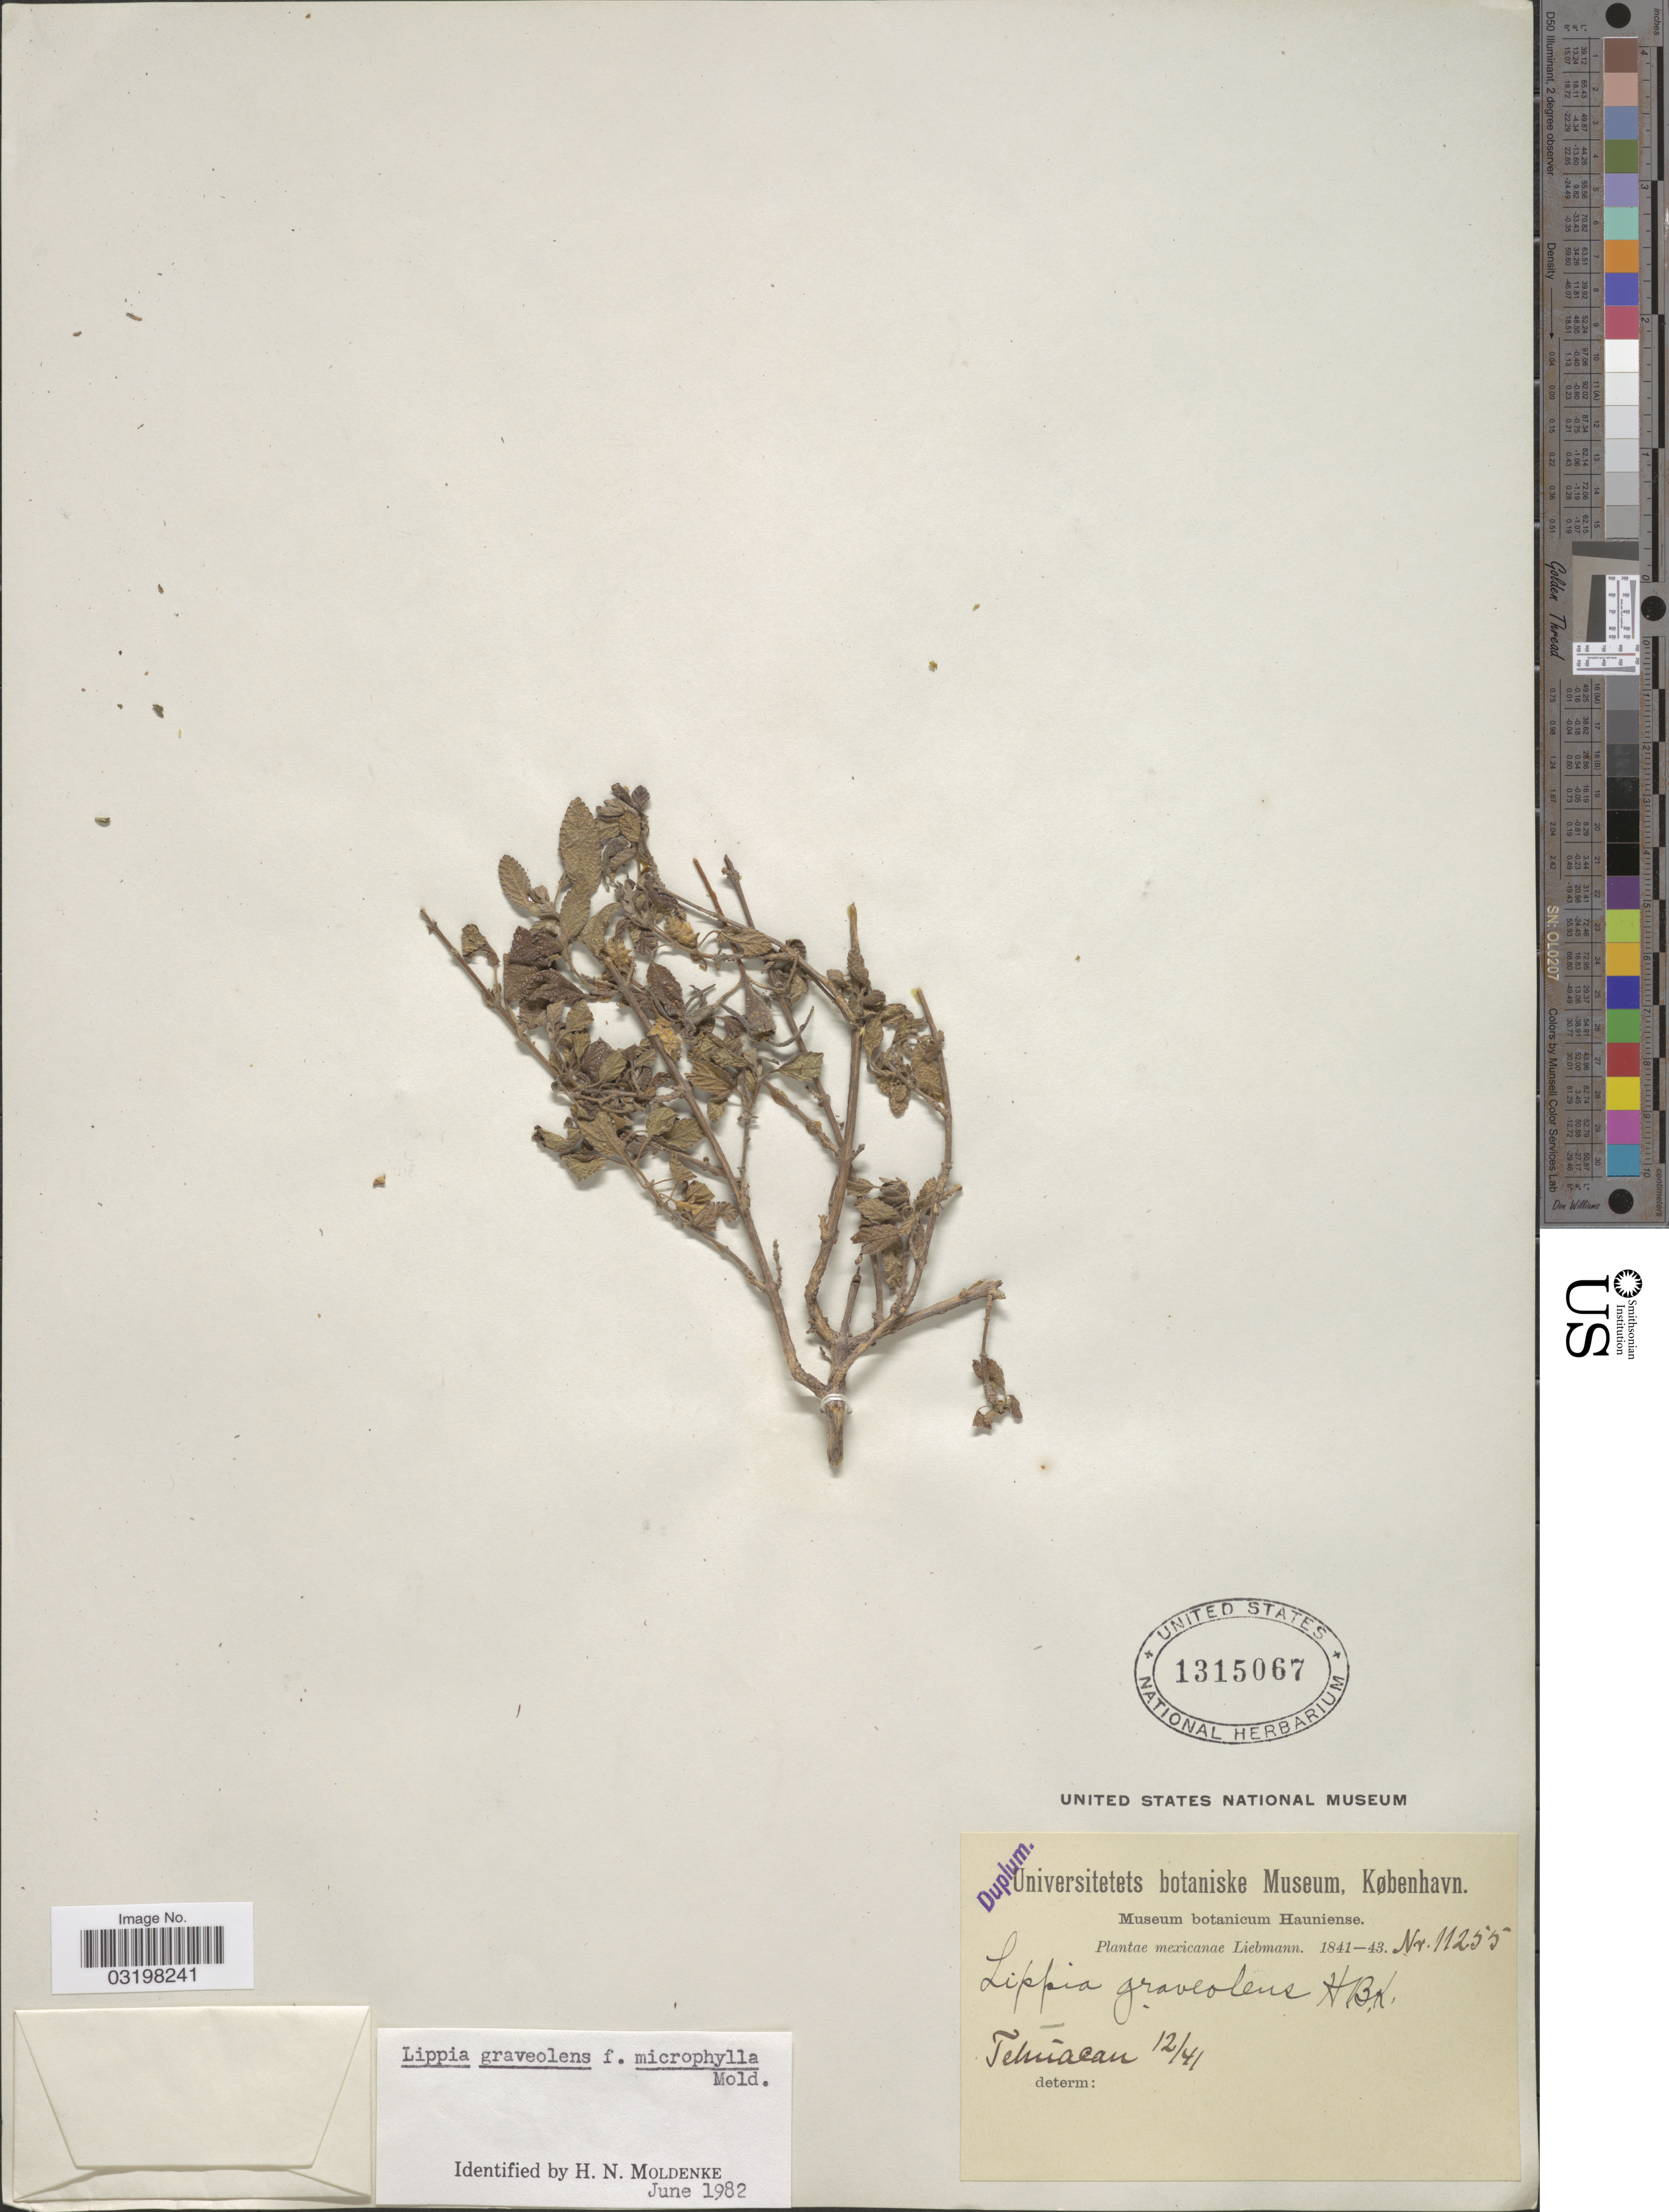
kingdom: Plantae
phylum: Tracheophyta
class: Magnoliopsida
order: Lamiales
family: Verbenaceae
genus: Lippia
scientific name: Lippia graveolens f. microphylla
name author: Kunth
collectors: Liebmann, --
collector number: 11255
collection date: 1841-12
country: Mexico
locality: Tehúacan.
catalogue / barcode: US 1315067